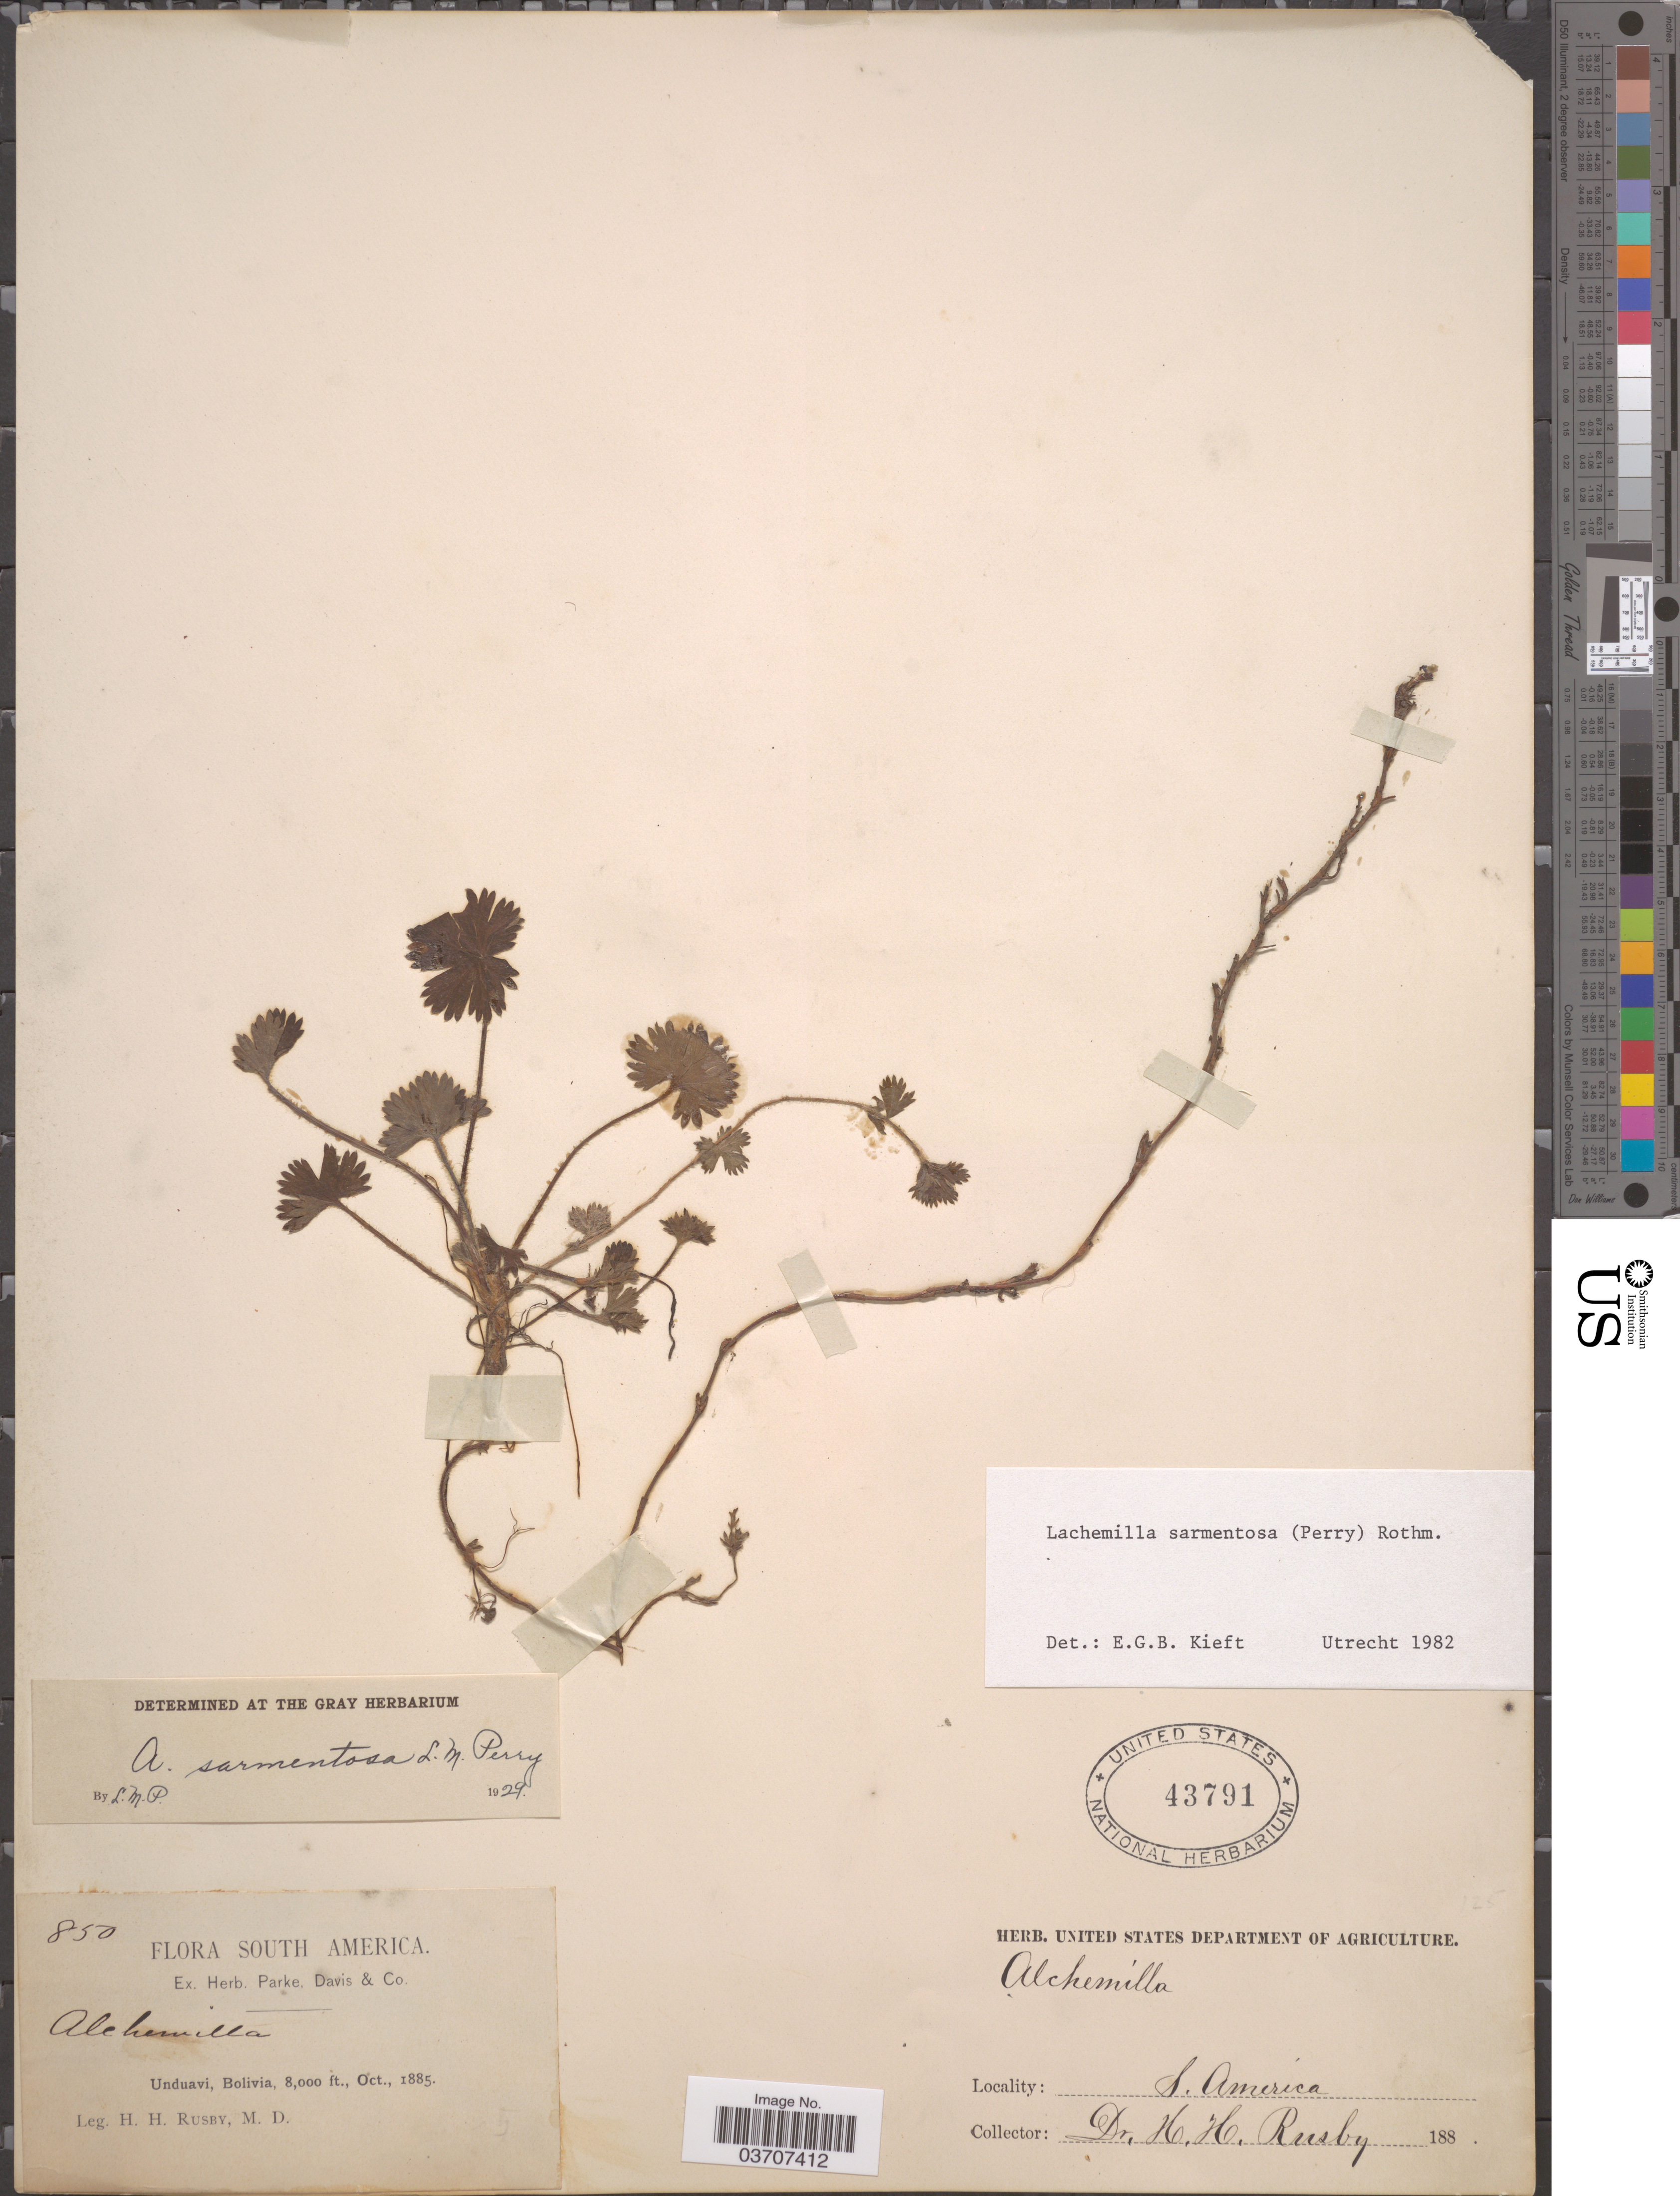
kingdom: Plantae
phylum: Tracheophyta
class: Magnoliopsida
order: Rosales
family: Rosaceae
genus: Lachemilla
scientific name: Lachemilla sarmentosa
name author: (L.M. Perry) Rothm.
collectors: H. H. Rusby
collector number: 850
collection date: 1885-10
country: Bolivia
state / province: La Paz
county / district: Nor Yungas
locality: Unduavi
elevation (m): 2438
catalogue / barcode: US 43791